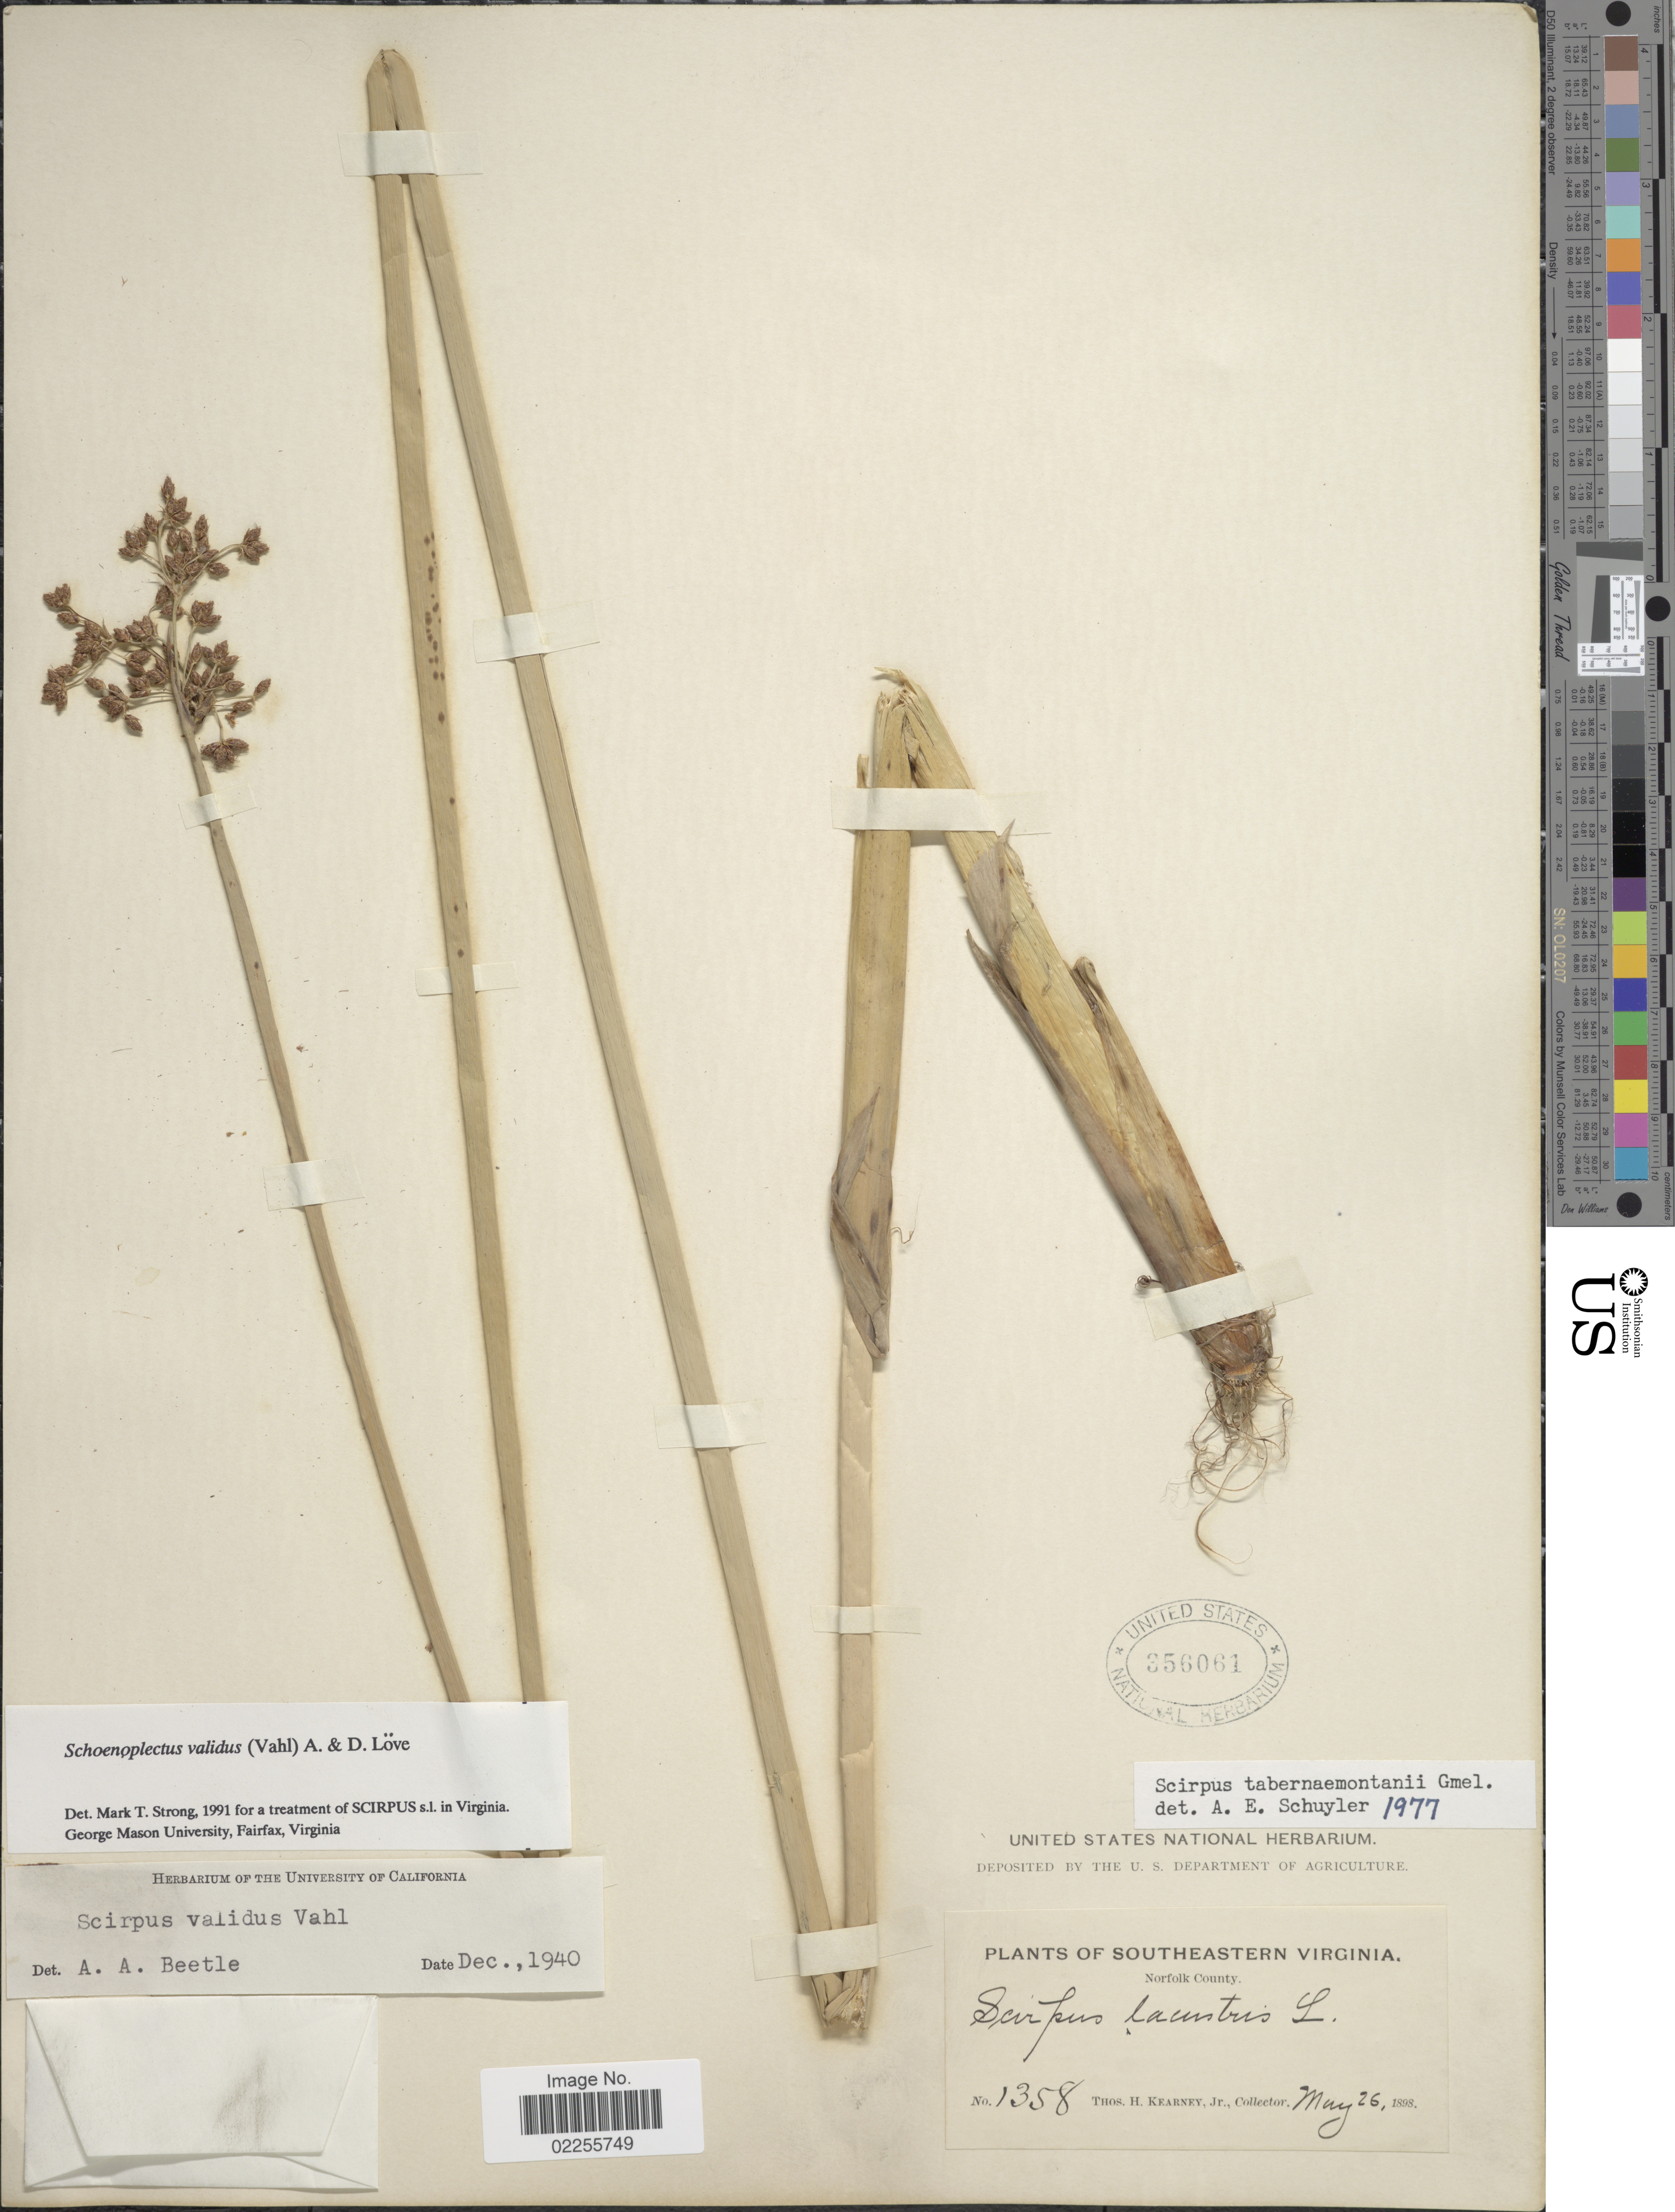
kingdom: Plantae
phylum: Tracheophyta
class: Liliopsida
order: Poales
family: Cyperaceae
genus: Schoenoplectus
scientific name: Schoenoplectus tabernaemontani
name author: (C.C. Gmel.) Palla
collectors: T. H. Kearney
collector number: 1358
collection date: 1898-05-26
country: United States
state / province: Virginia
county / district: City of Norfolk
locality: Southeastern Virginia, Norfolk County.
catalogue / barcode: US 356061